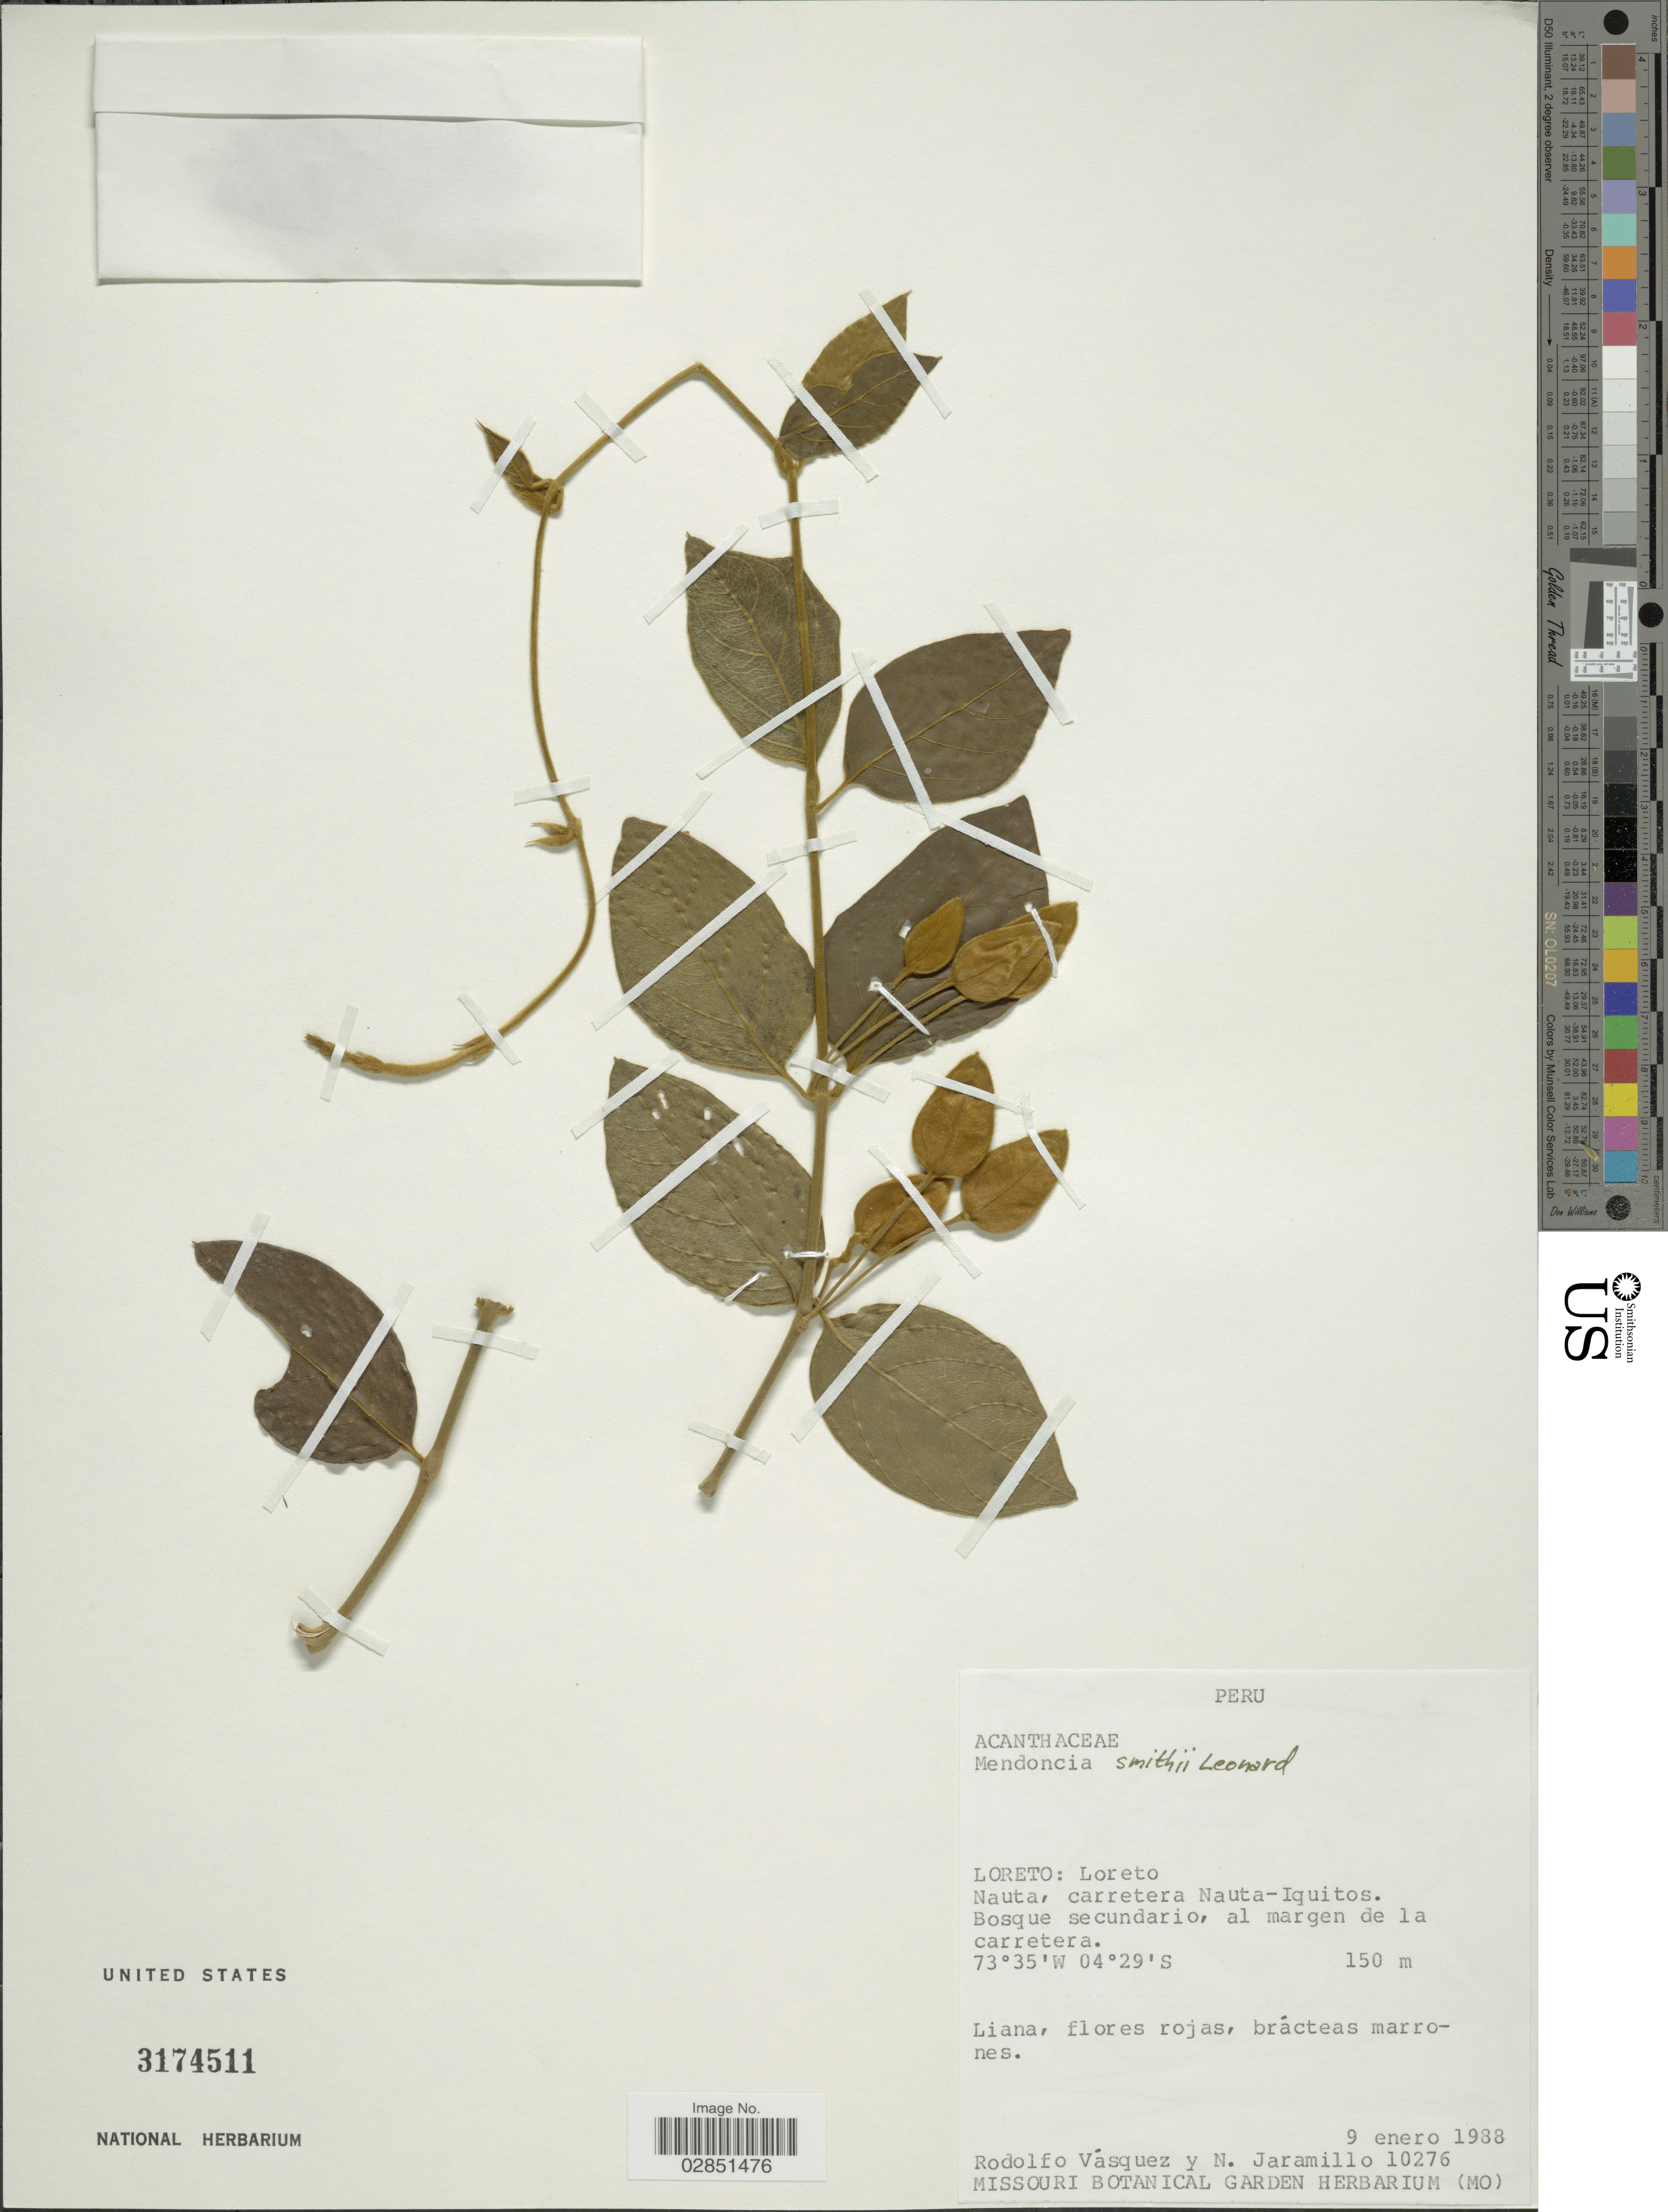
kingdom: Plantae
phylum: Tracheophyta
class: Magnoliopsida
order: Lamiales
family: Acanthaceae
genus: Mendoncia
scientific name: Mendoncia smithii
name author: Leonard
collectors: R. Vásquez & N. Jaramillo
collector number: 10276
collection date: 1988-11-09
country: Peru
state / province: Loreto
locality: Loreto. Nauta, carretera Nauta-Iquitos.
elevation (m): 150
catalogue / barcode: US 3174511